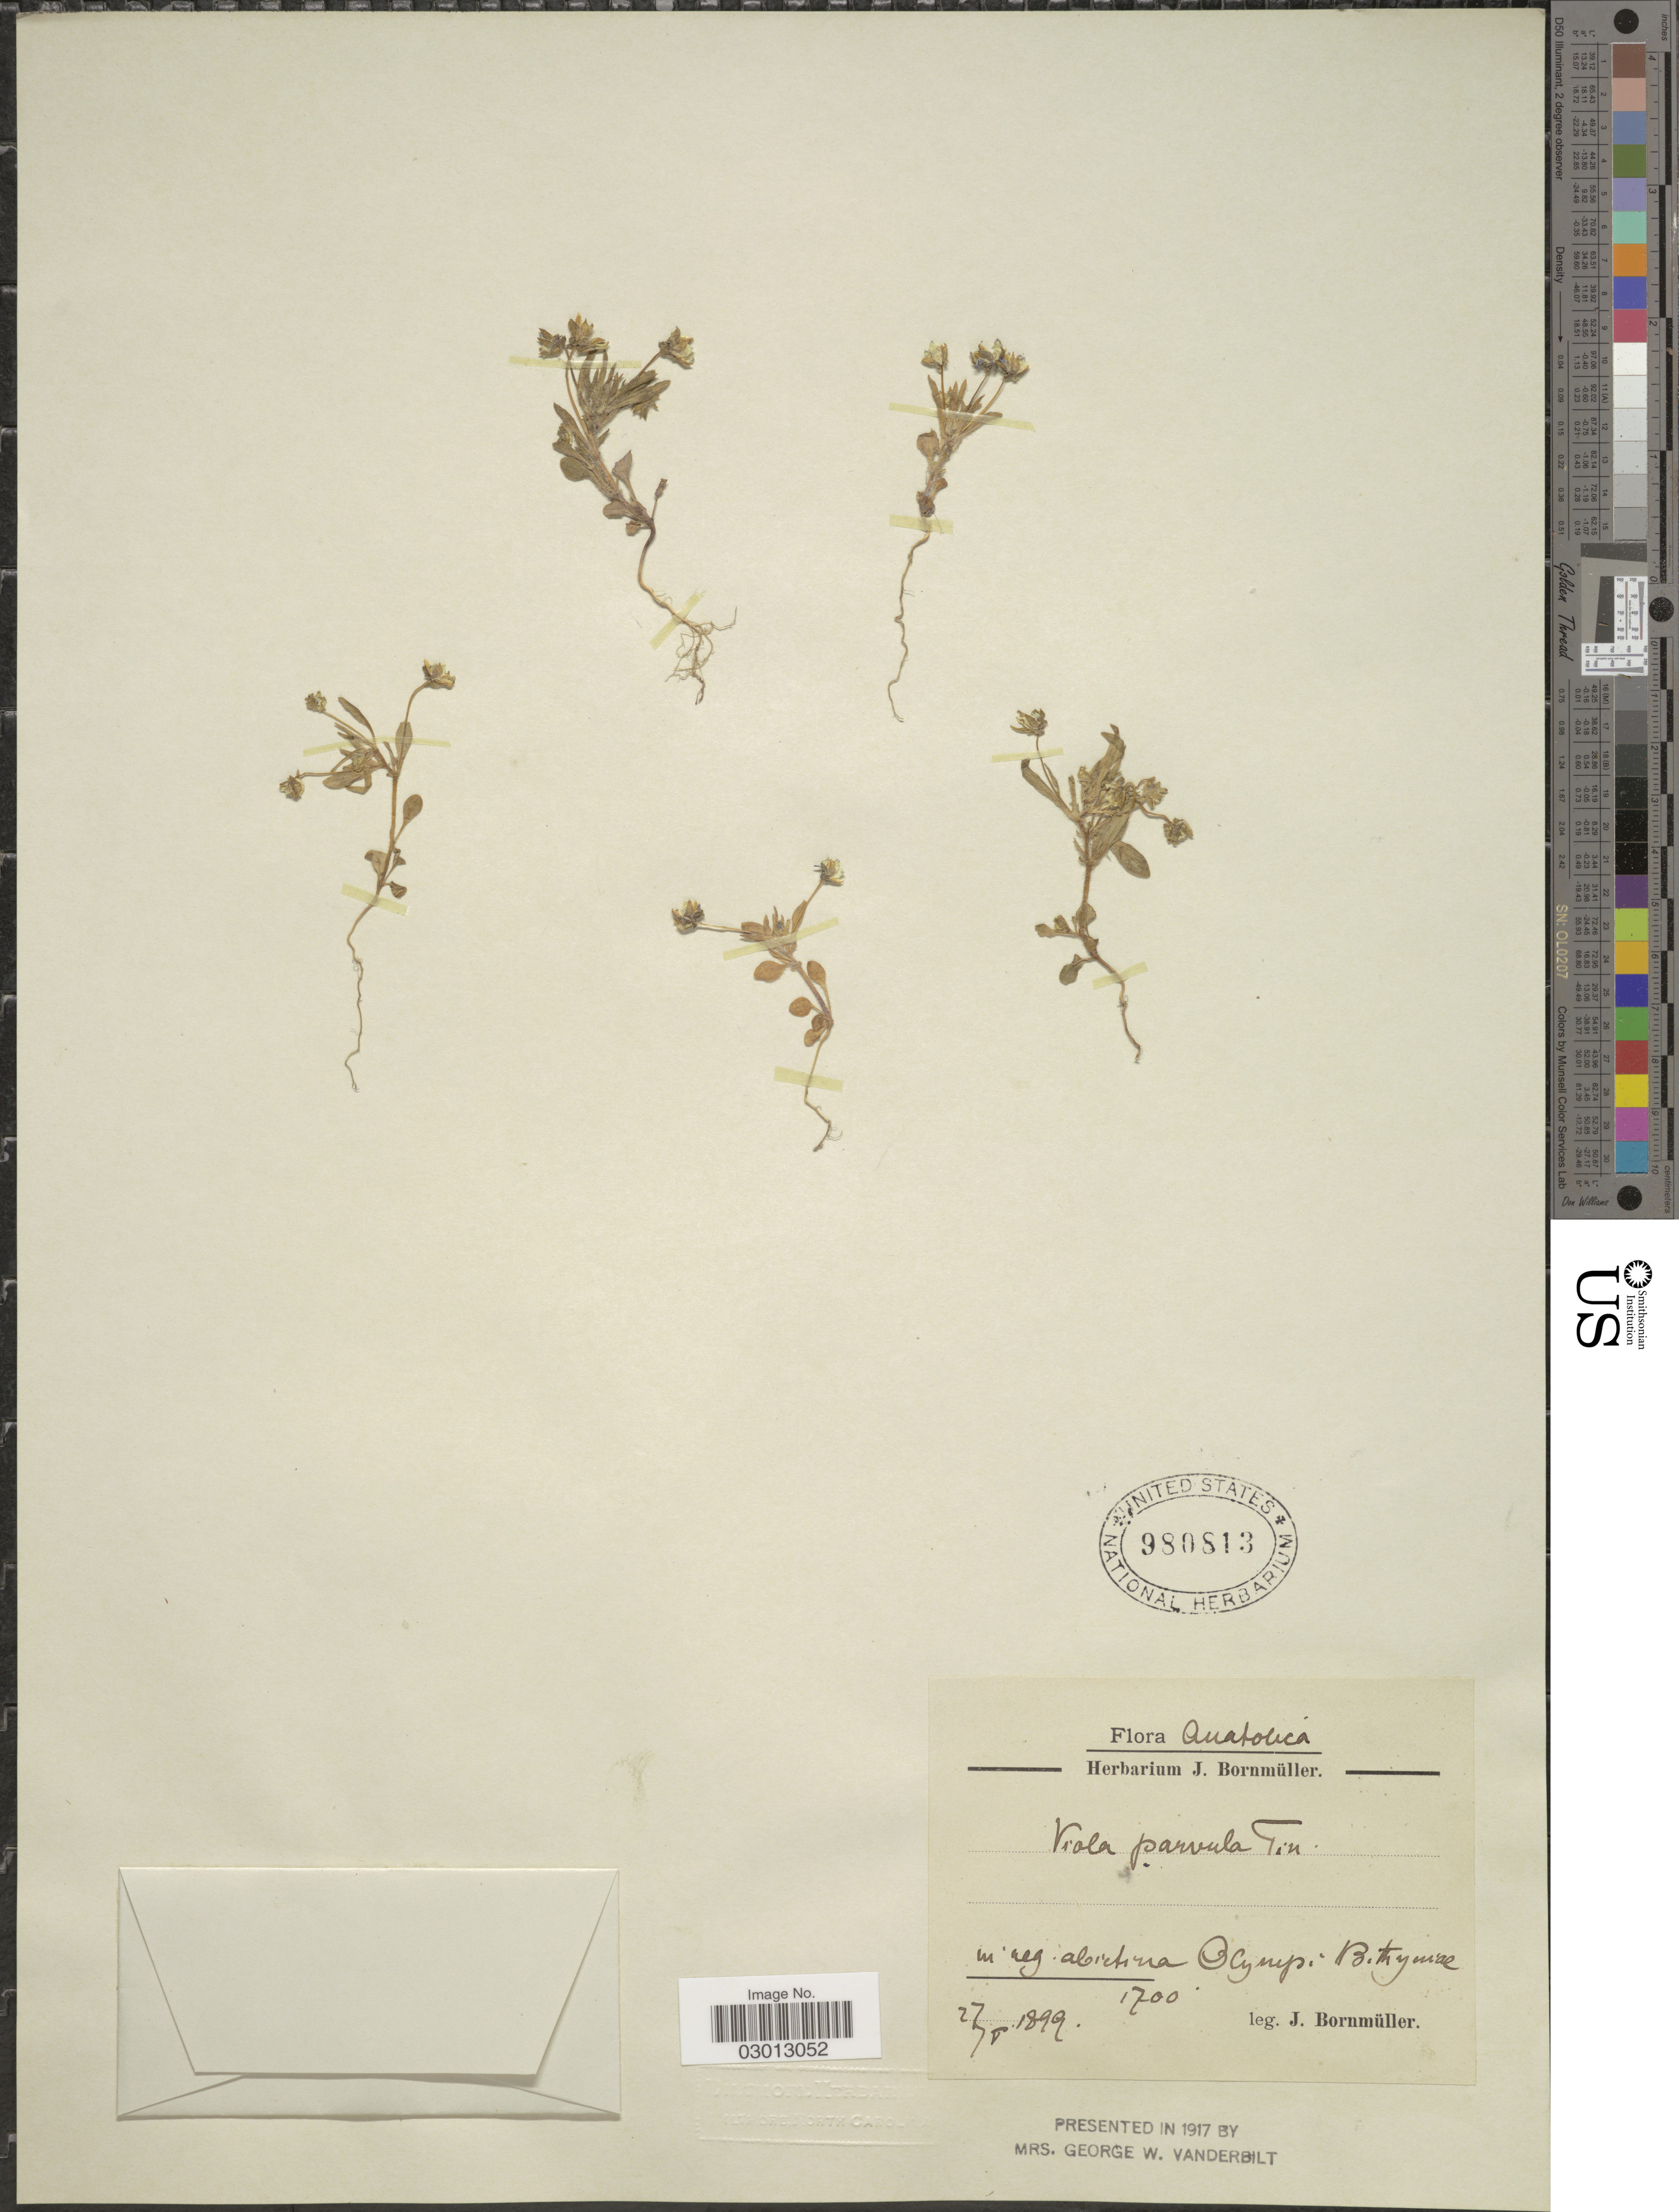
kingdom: Plantae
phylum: Tracheophyta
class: Magnoliopsida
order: Malpighiales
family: Violaceae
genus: Viola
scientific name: Viola parvula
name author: Tineo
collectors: J. Bornmüller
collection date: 1899-05-27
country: Turkey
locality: Anatolica. In reg. abictiria Olymp: Bithyniae.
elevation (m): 518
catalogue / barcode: US 980813